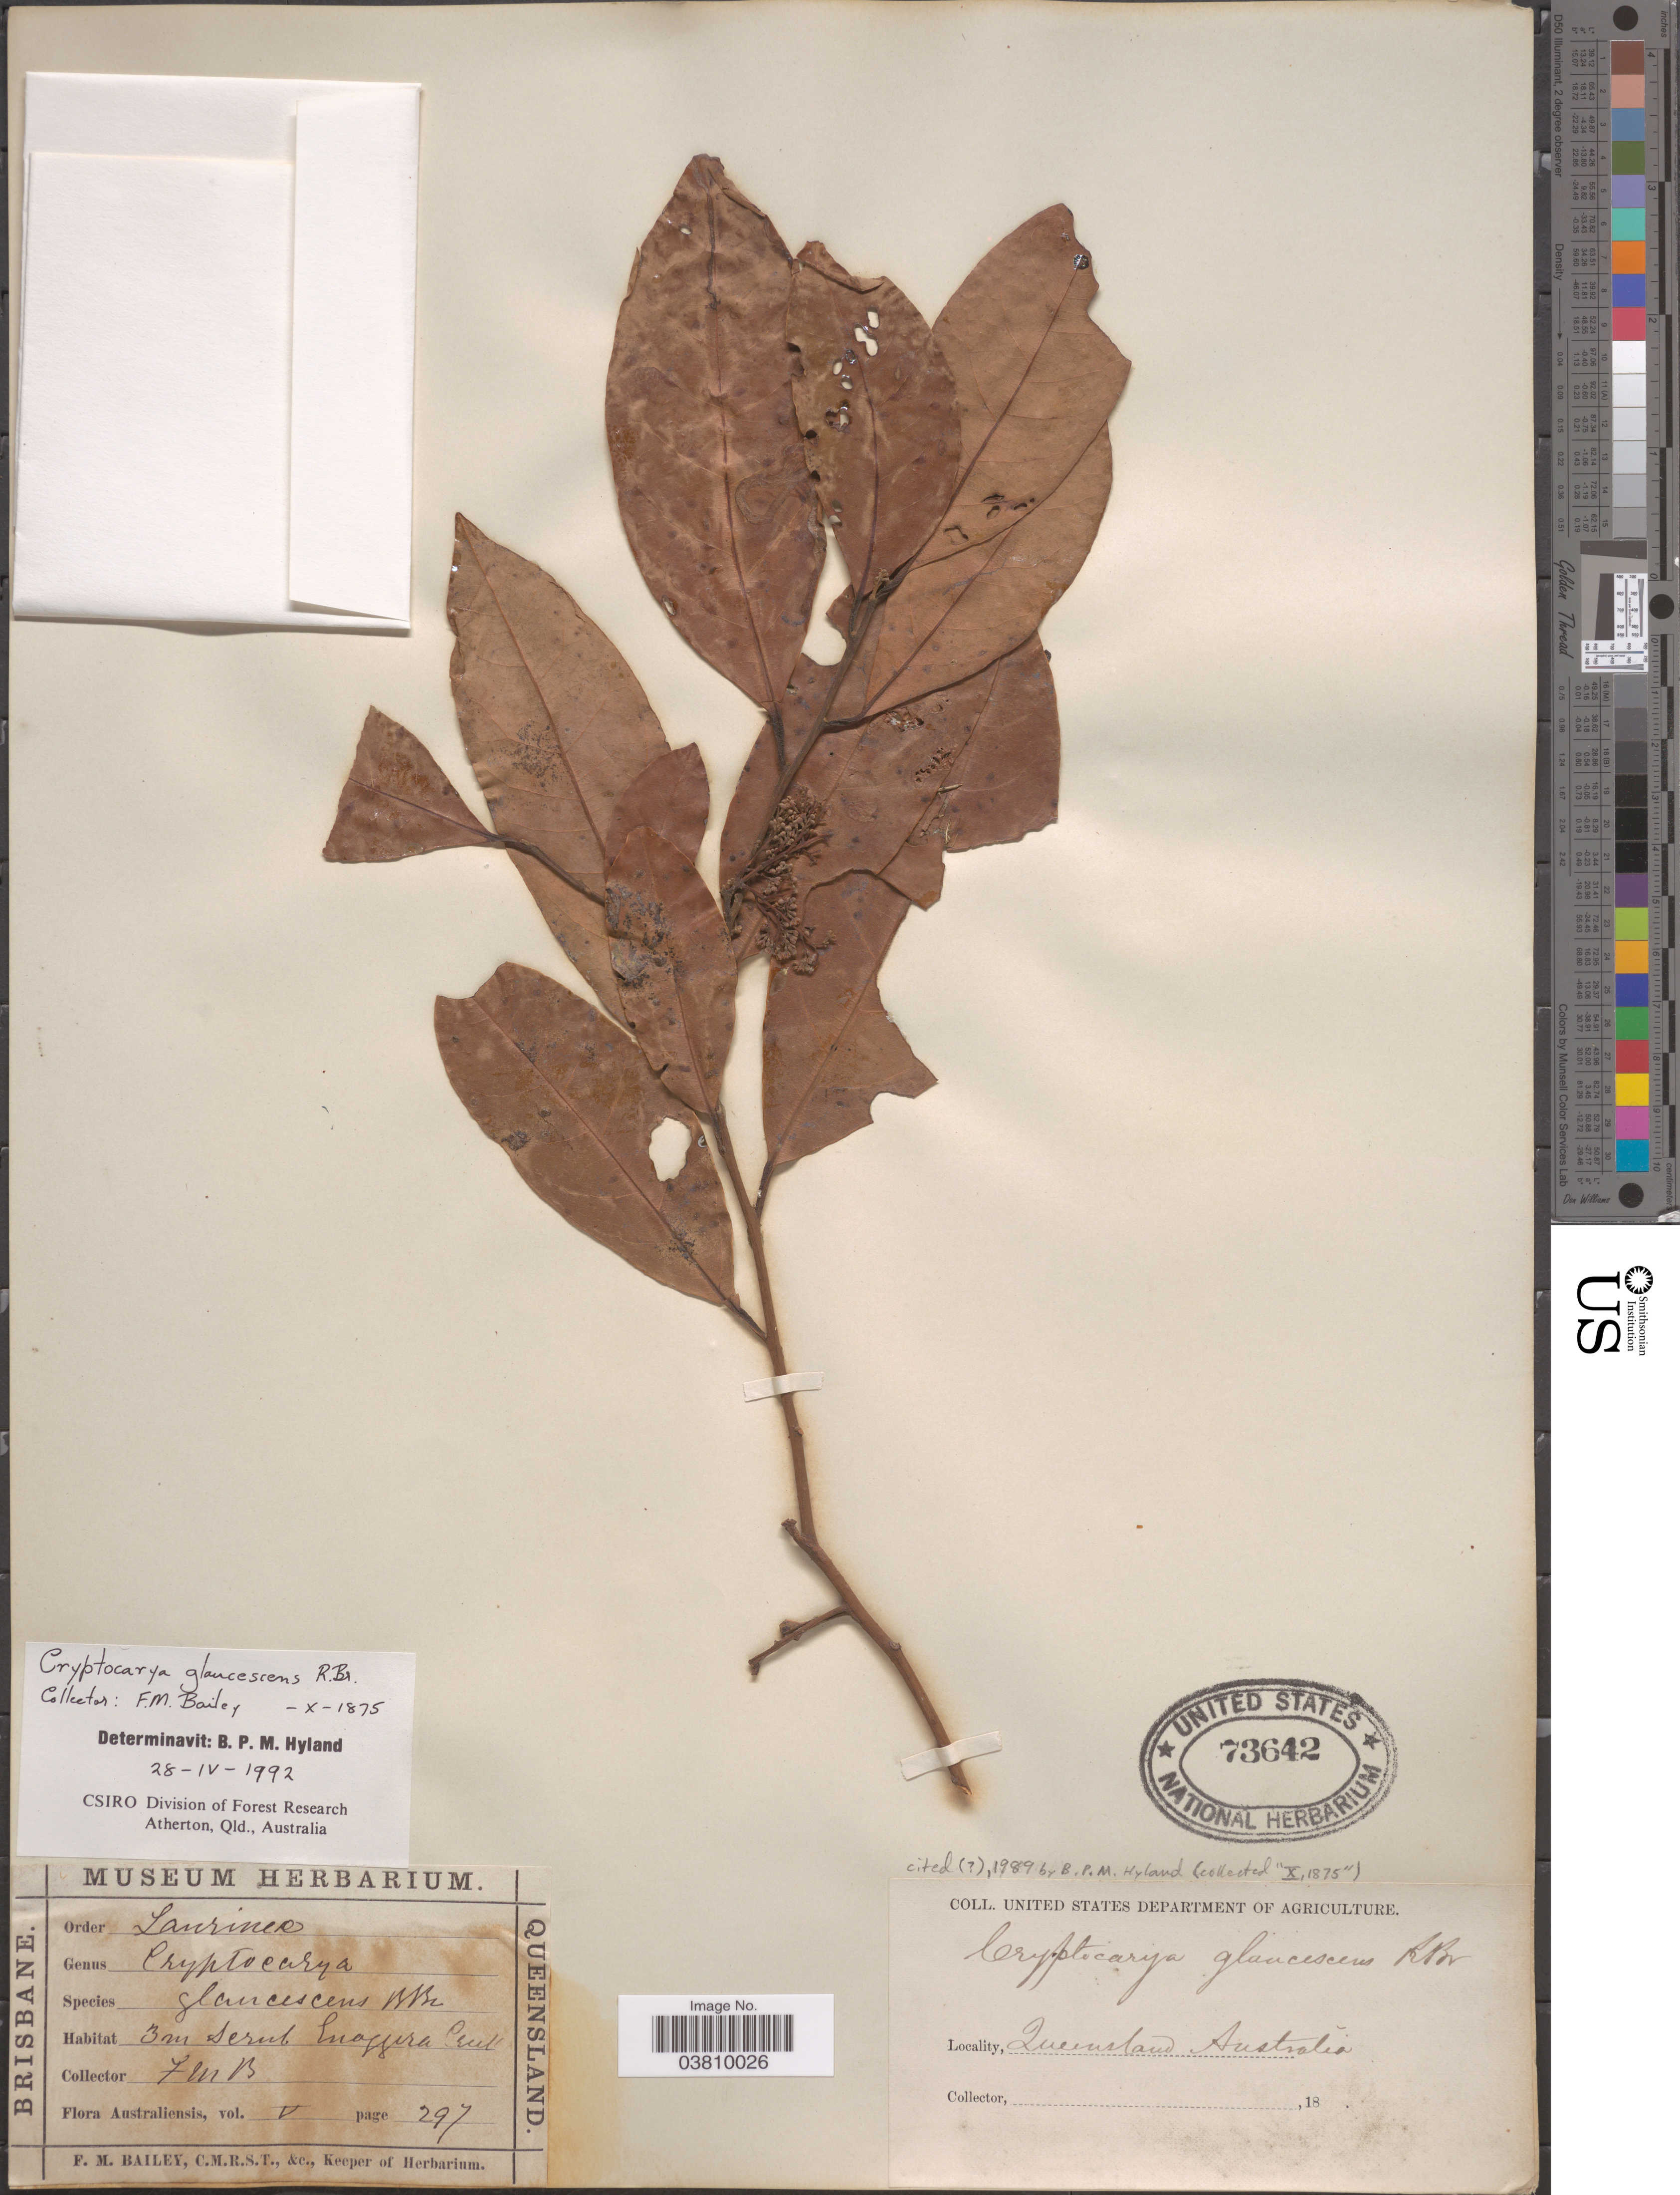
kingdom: Plantae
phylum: Tracheophyta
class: Magnoliopsida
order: Laurales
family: Lauraceae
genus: Cryptocarya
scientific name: Cryptocarya glaucescens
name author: R. Br.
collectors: F. M. Bailey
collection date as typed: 18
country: Australia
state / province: Queensland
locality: Enoggera Creek.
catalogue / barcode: US 73642